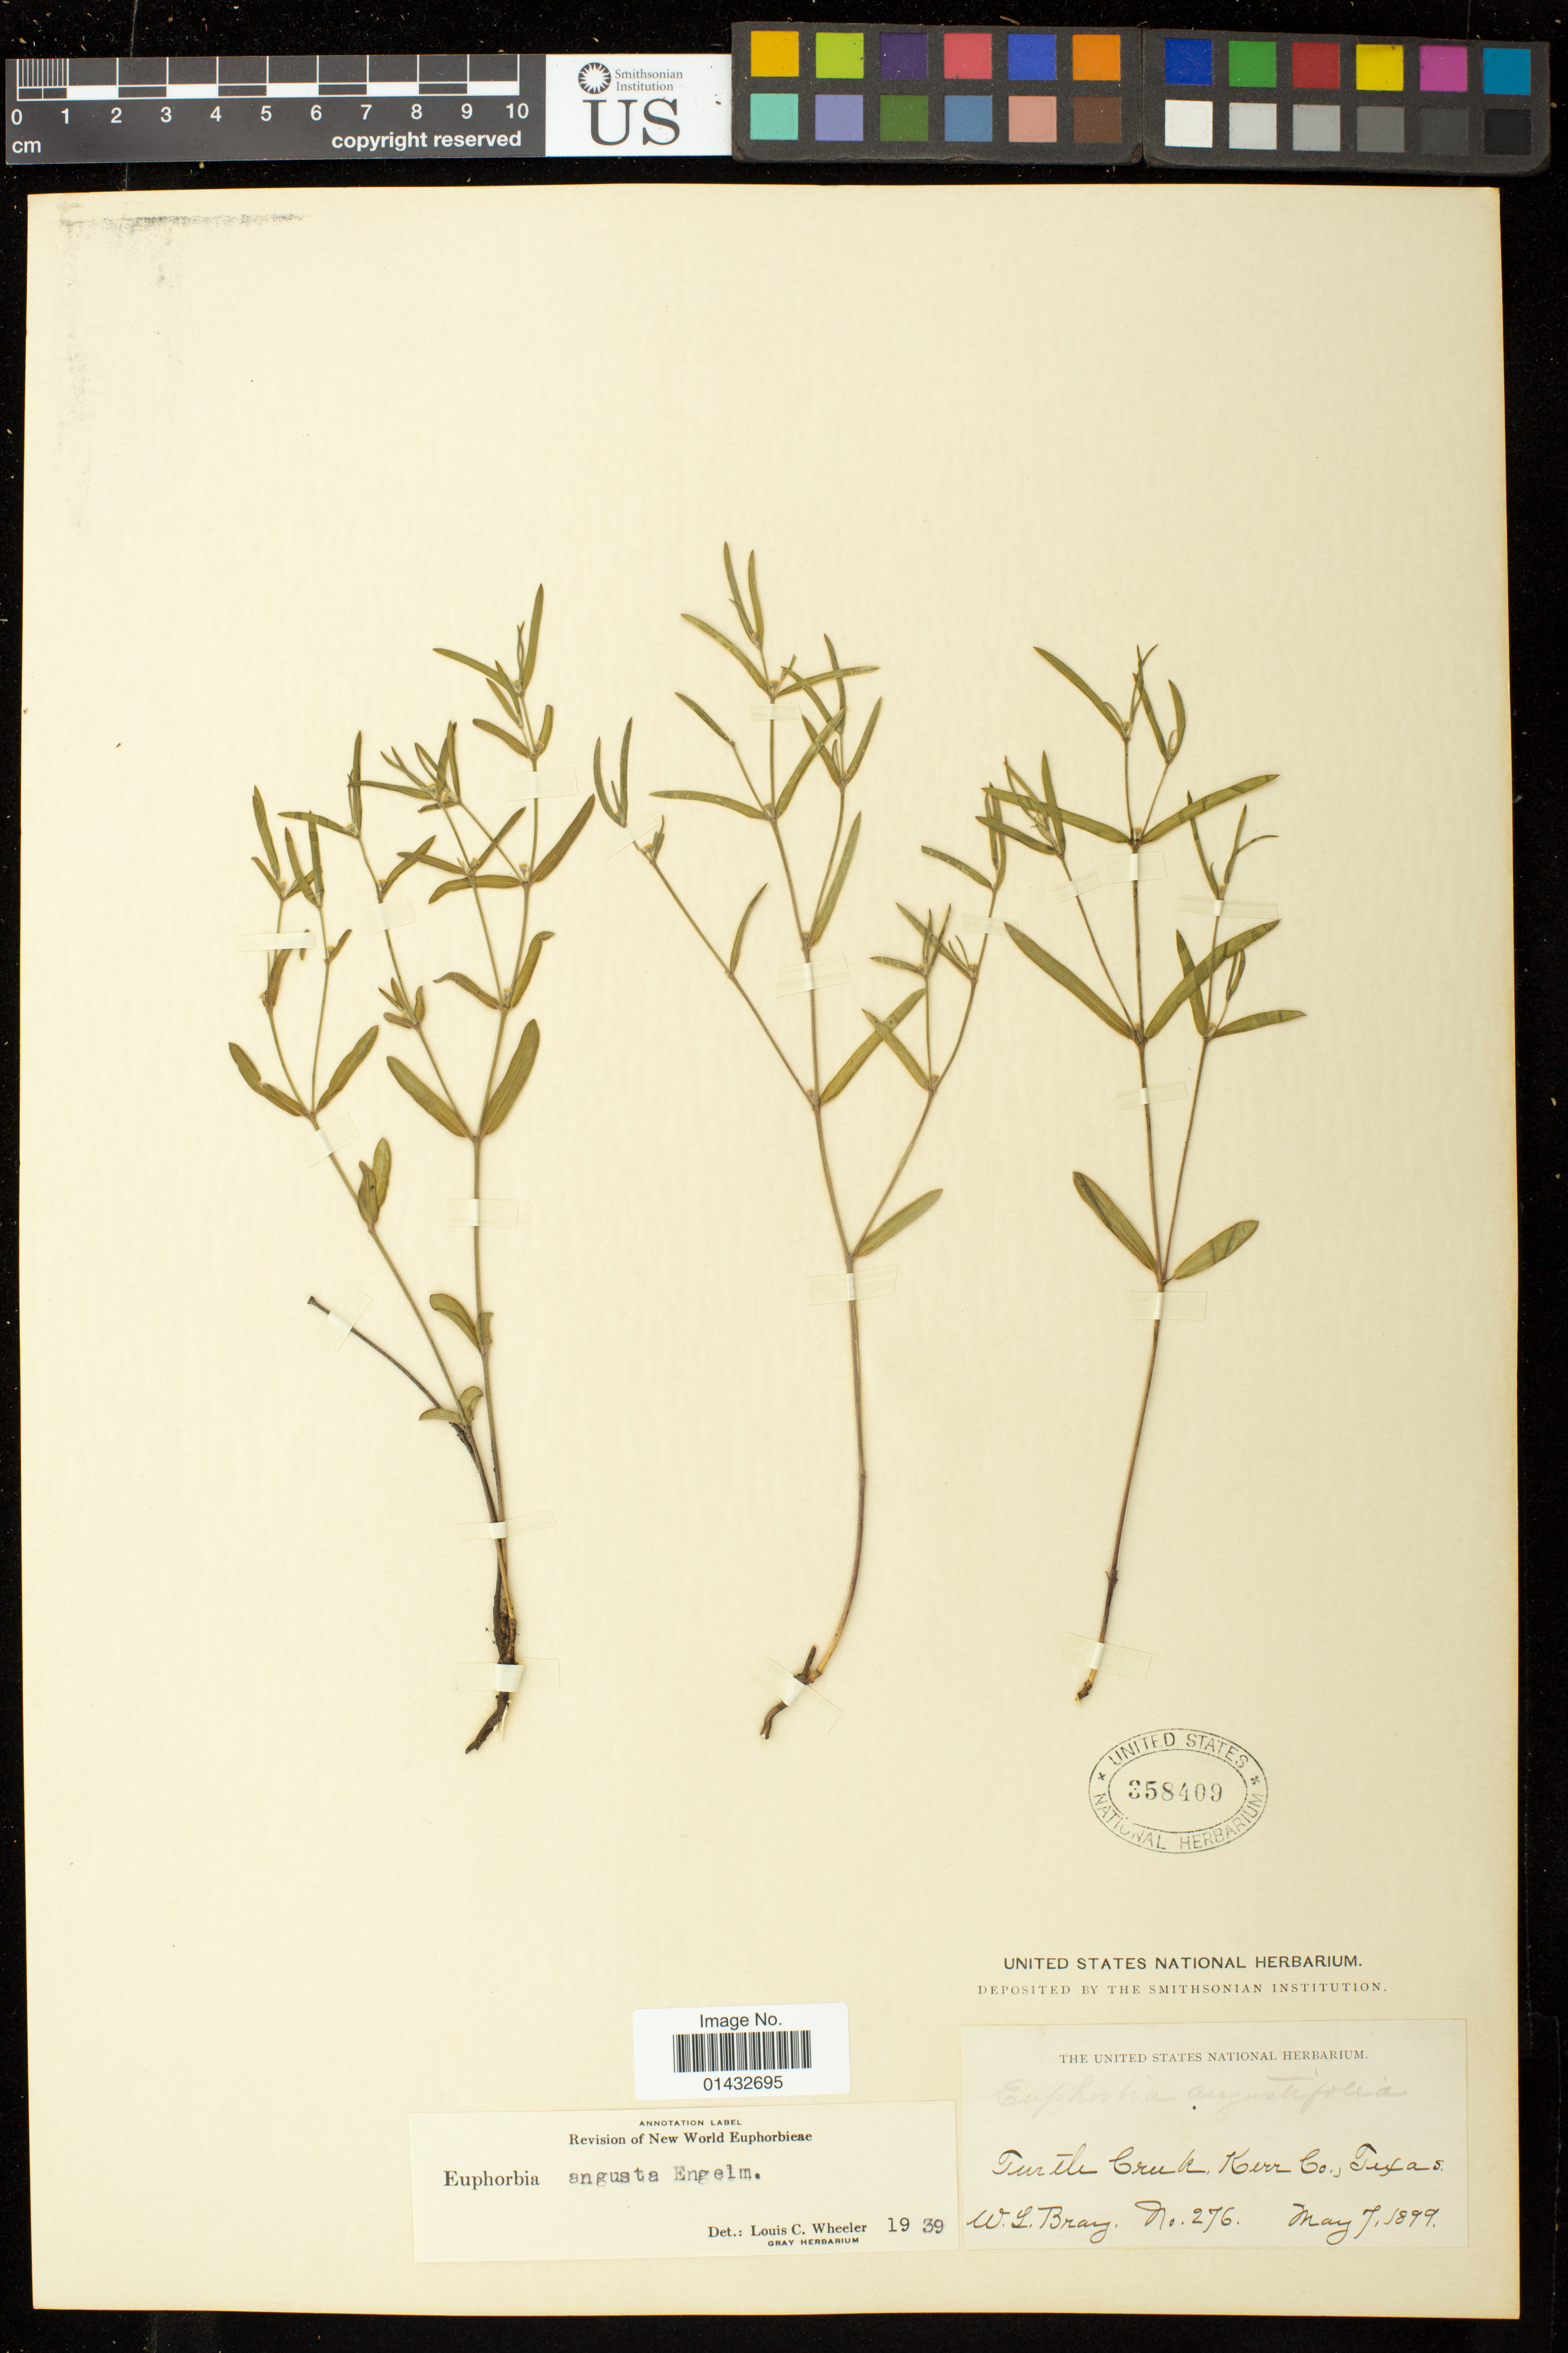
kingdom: Plantae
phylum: Tracheophyta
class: Magnoliopsida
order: Malpighiales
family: Euphorbiaceae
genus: Euphorbia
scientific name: Euphorbia angusta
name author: Engelm. in Emory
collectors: W. L. Bray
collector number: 276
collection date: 1899-05-07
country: United States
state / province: Texas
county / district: Kerr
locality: Turtle Creek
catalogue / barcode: US 358409